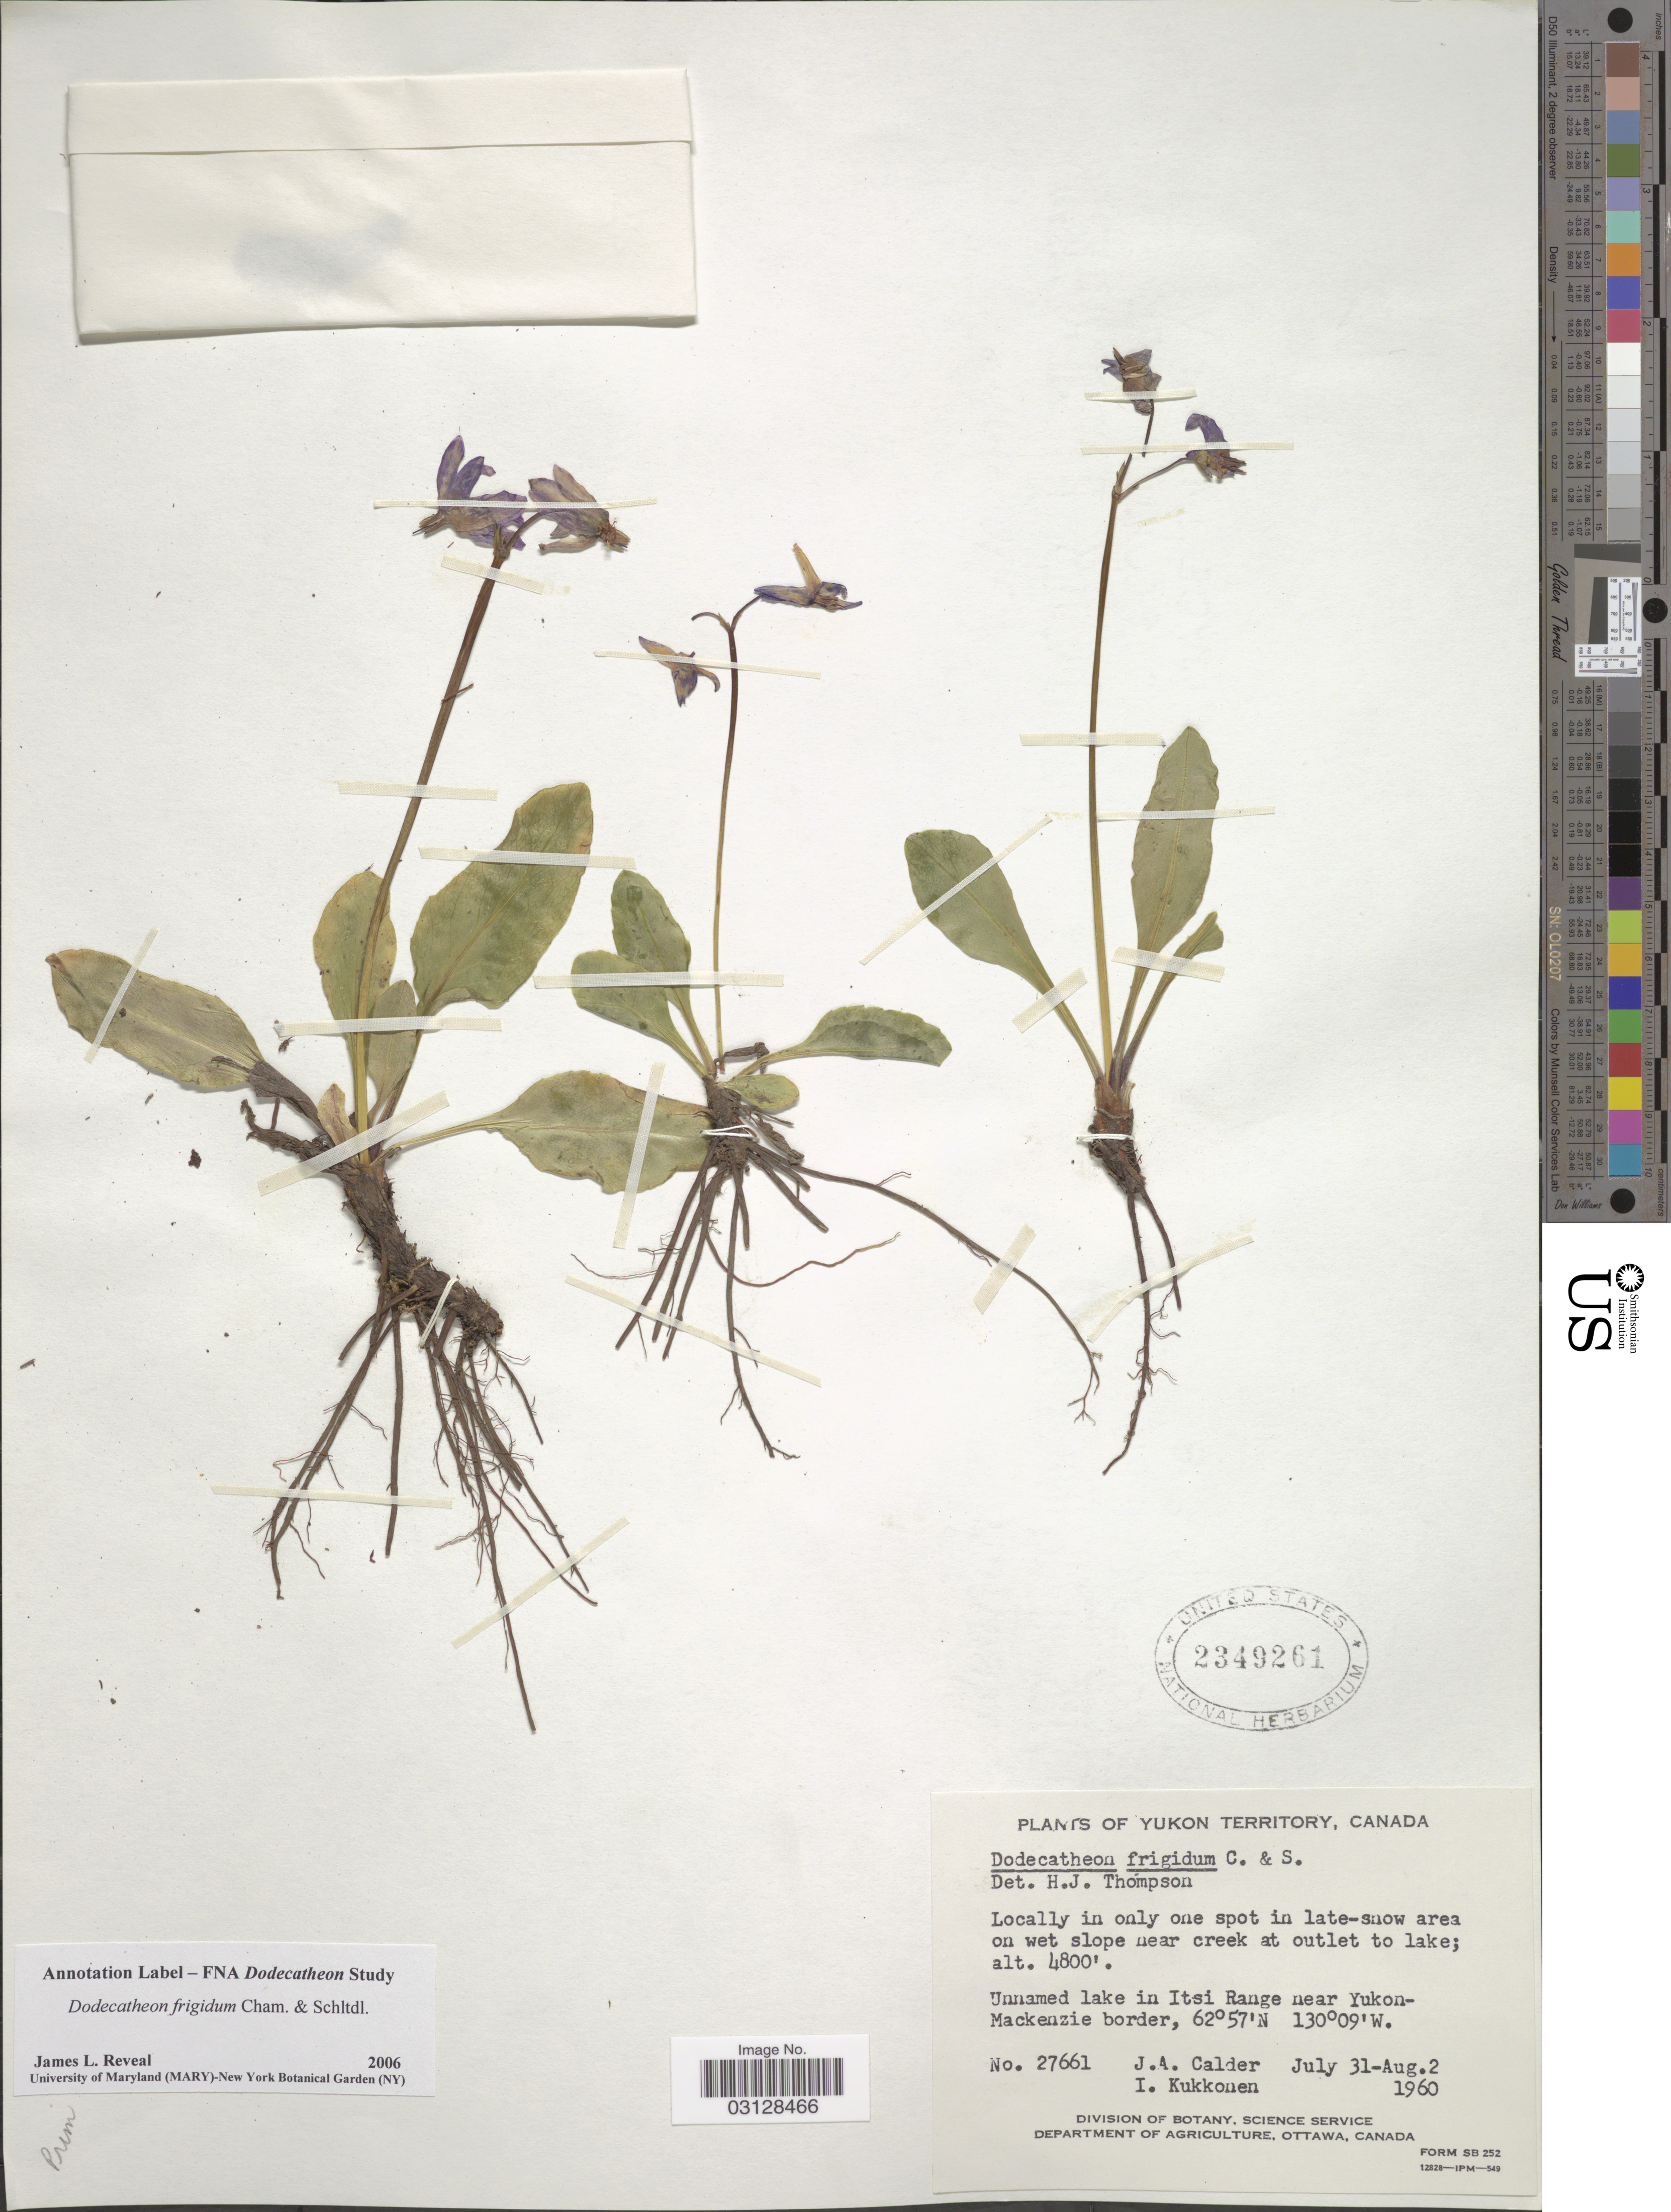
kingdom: Plantae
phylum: Tracheophyta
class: Magnoliopsida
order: Ericales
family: Primulaceae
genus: Dodecatheon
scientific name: Dodecatheon frigidum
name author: Cham. & Schltdl.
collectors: J. A. Calder & I. Kukkonen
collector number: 27661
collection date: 1960-07-31/1960-08-02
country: Canada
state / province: Yukon Territory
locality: Unnamed lake in Itsi Range near Yukon-Mackenzie border.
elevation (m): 1463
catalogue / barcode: US 2349261